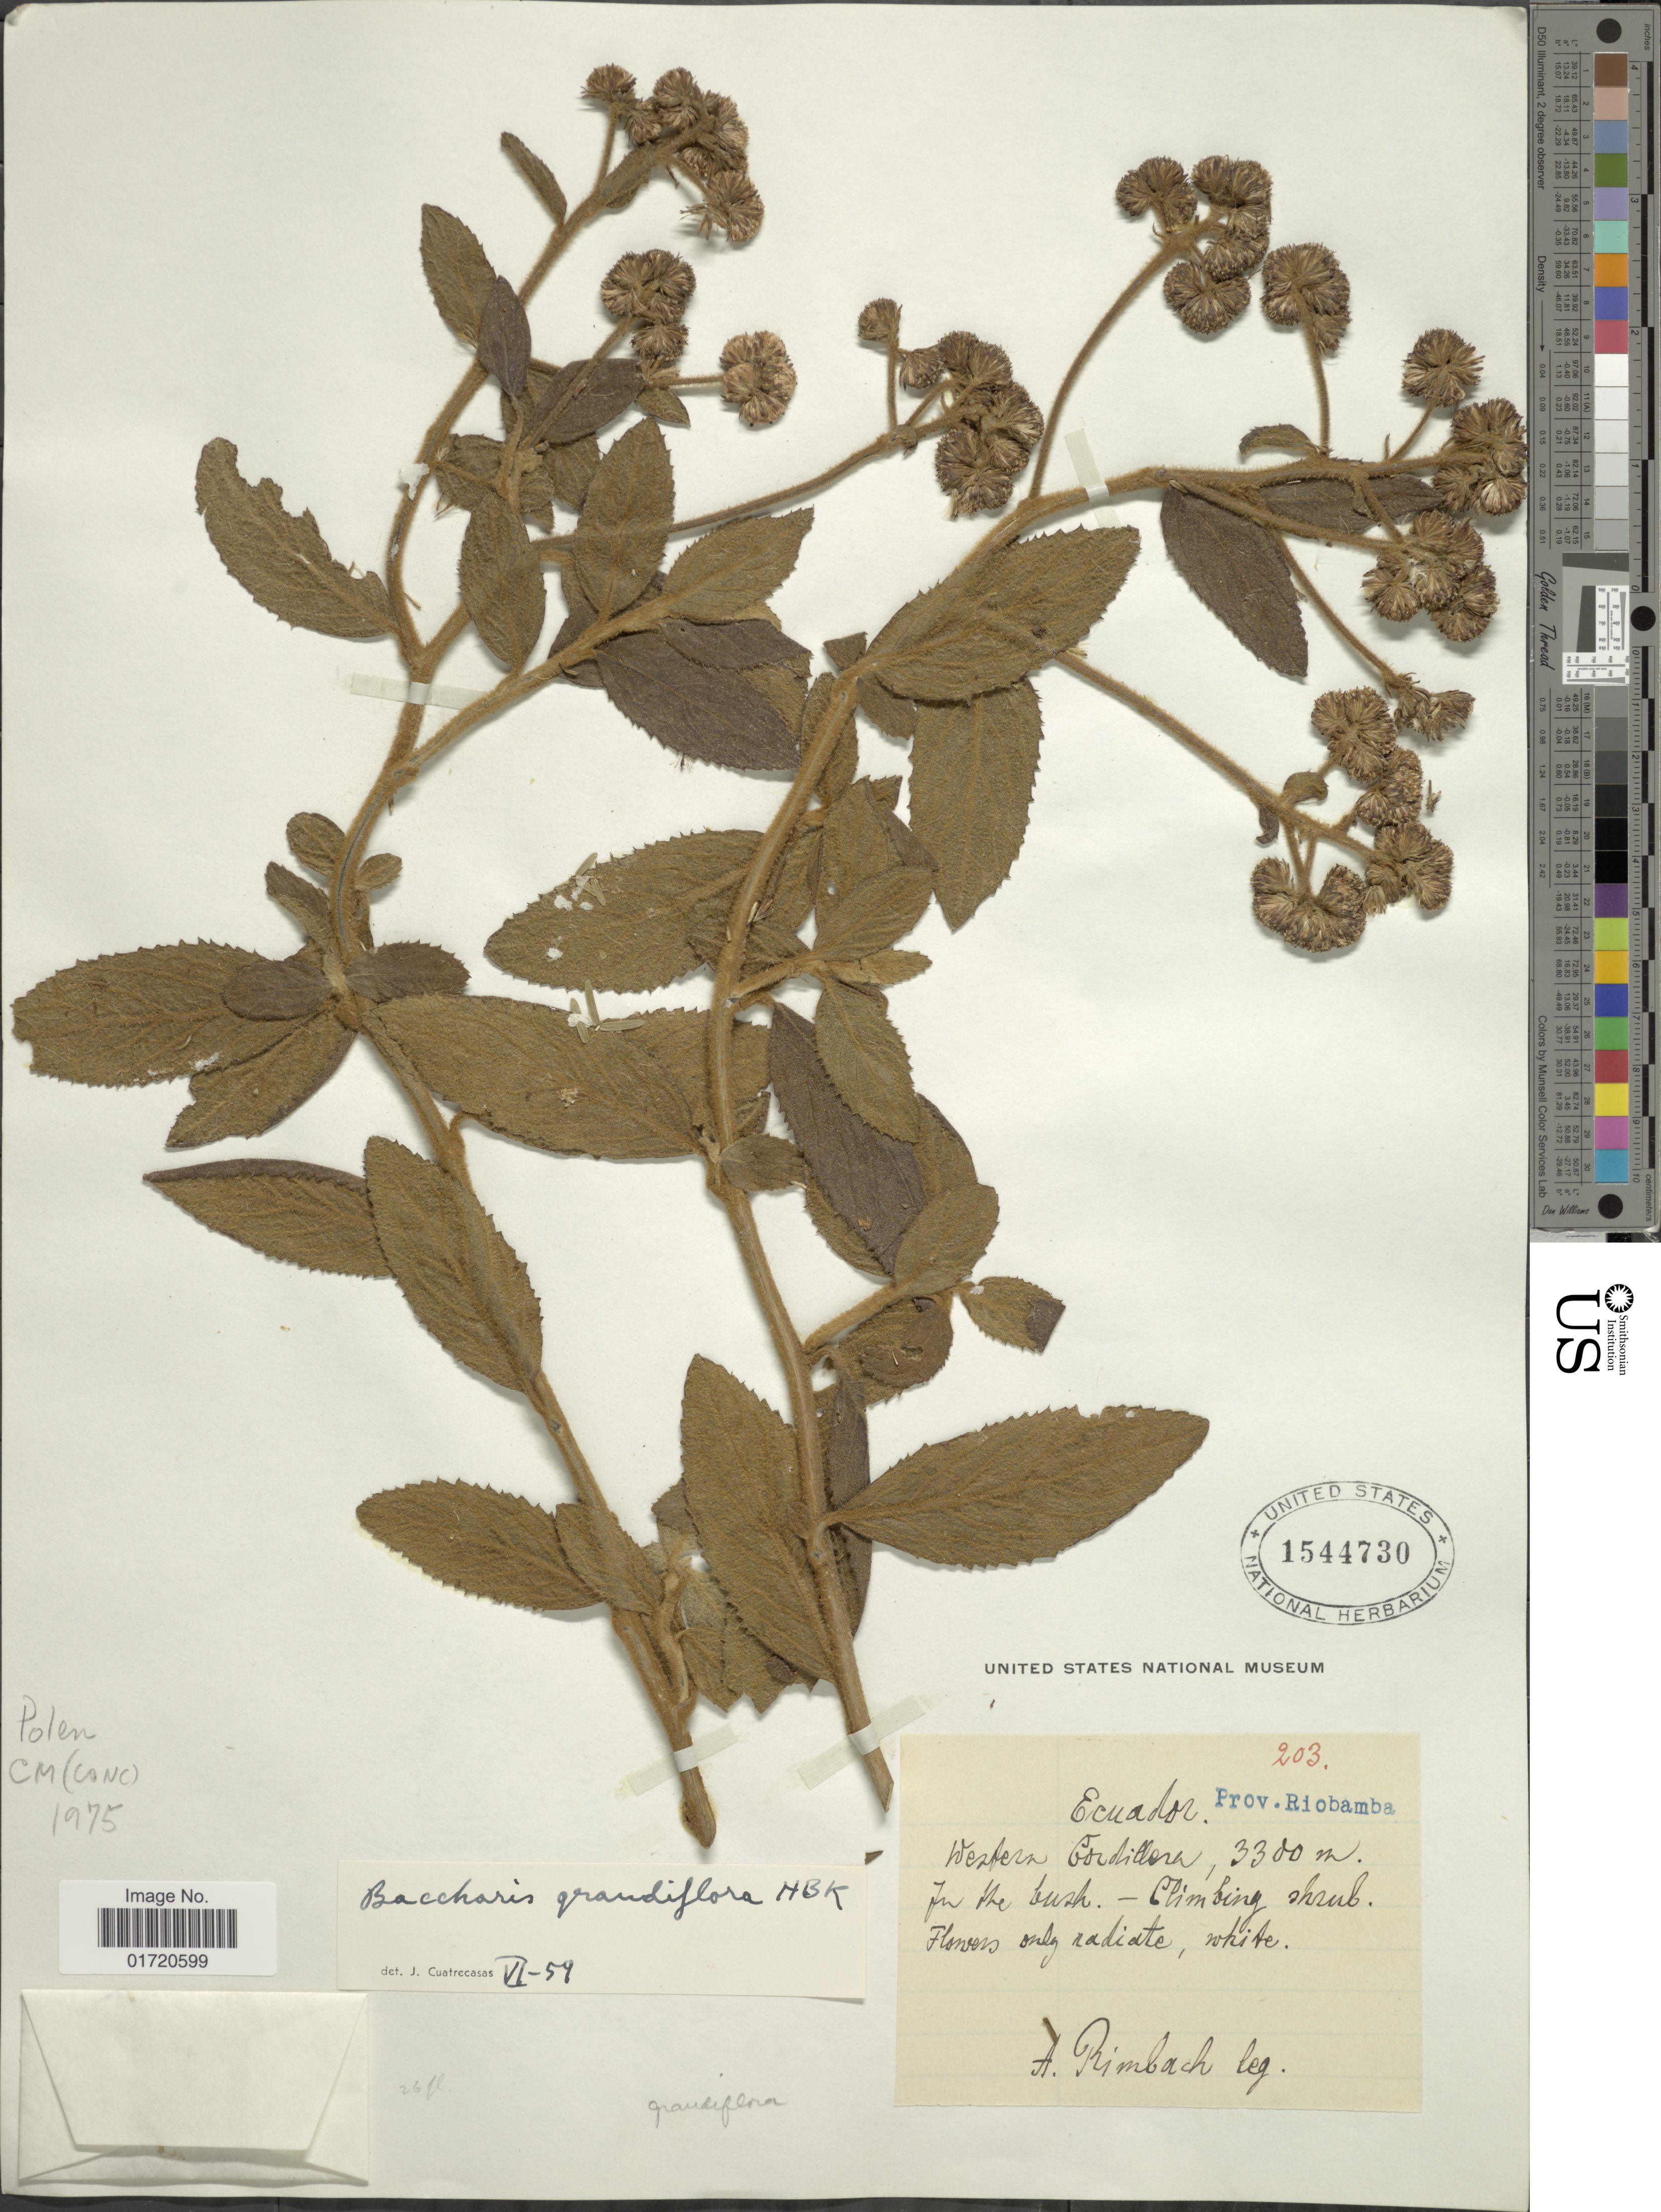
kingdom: Plantae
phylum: Tracheophyta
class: Magnoliopsida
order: Asterales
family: Asteraceae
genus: Baccharis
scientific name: Baccharis grandiflora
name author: Kunth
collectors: A. Rimbach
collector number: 203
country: Ecuador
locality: Prov. Riobamba. Western Cordillera. Chimburg.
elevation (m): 3300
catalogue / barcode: US 1544730